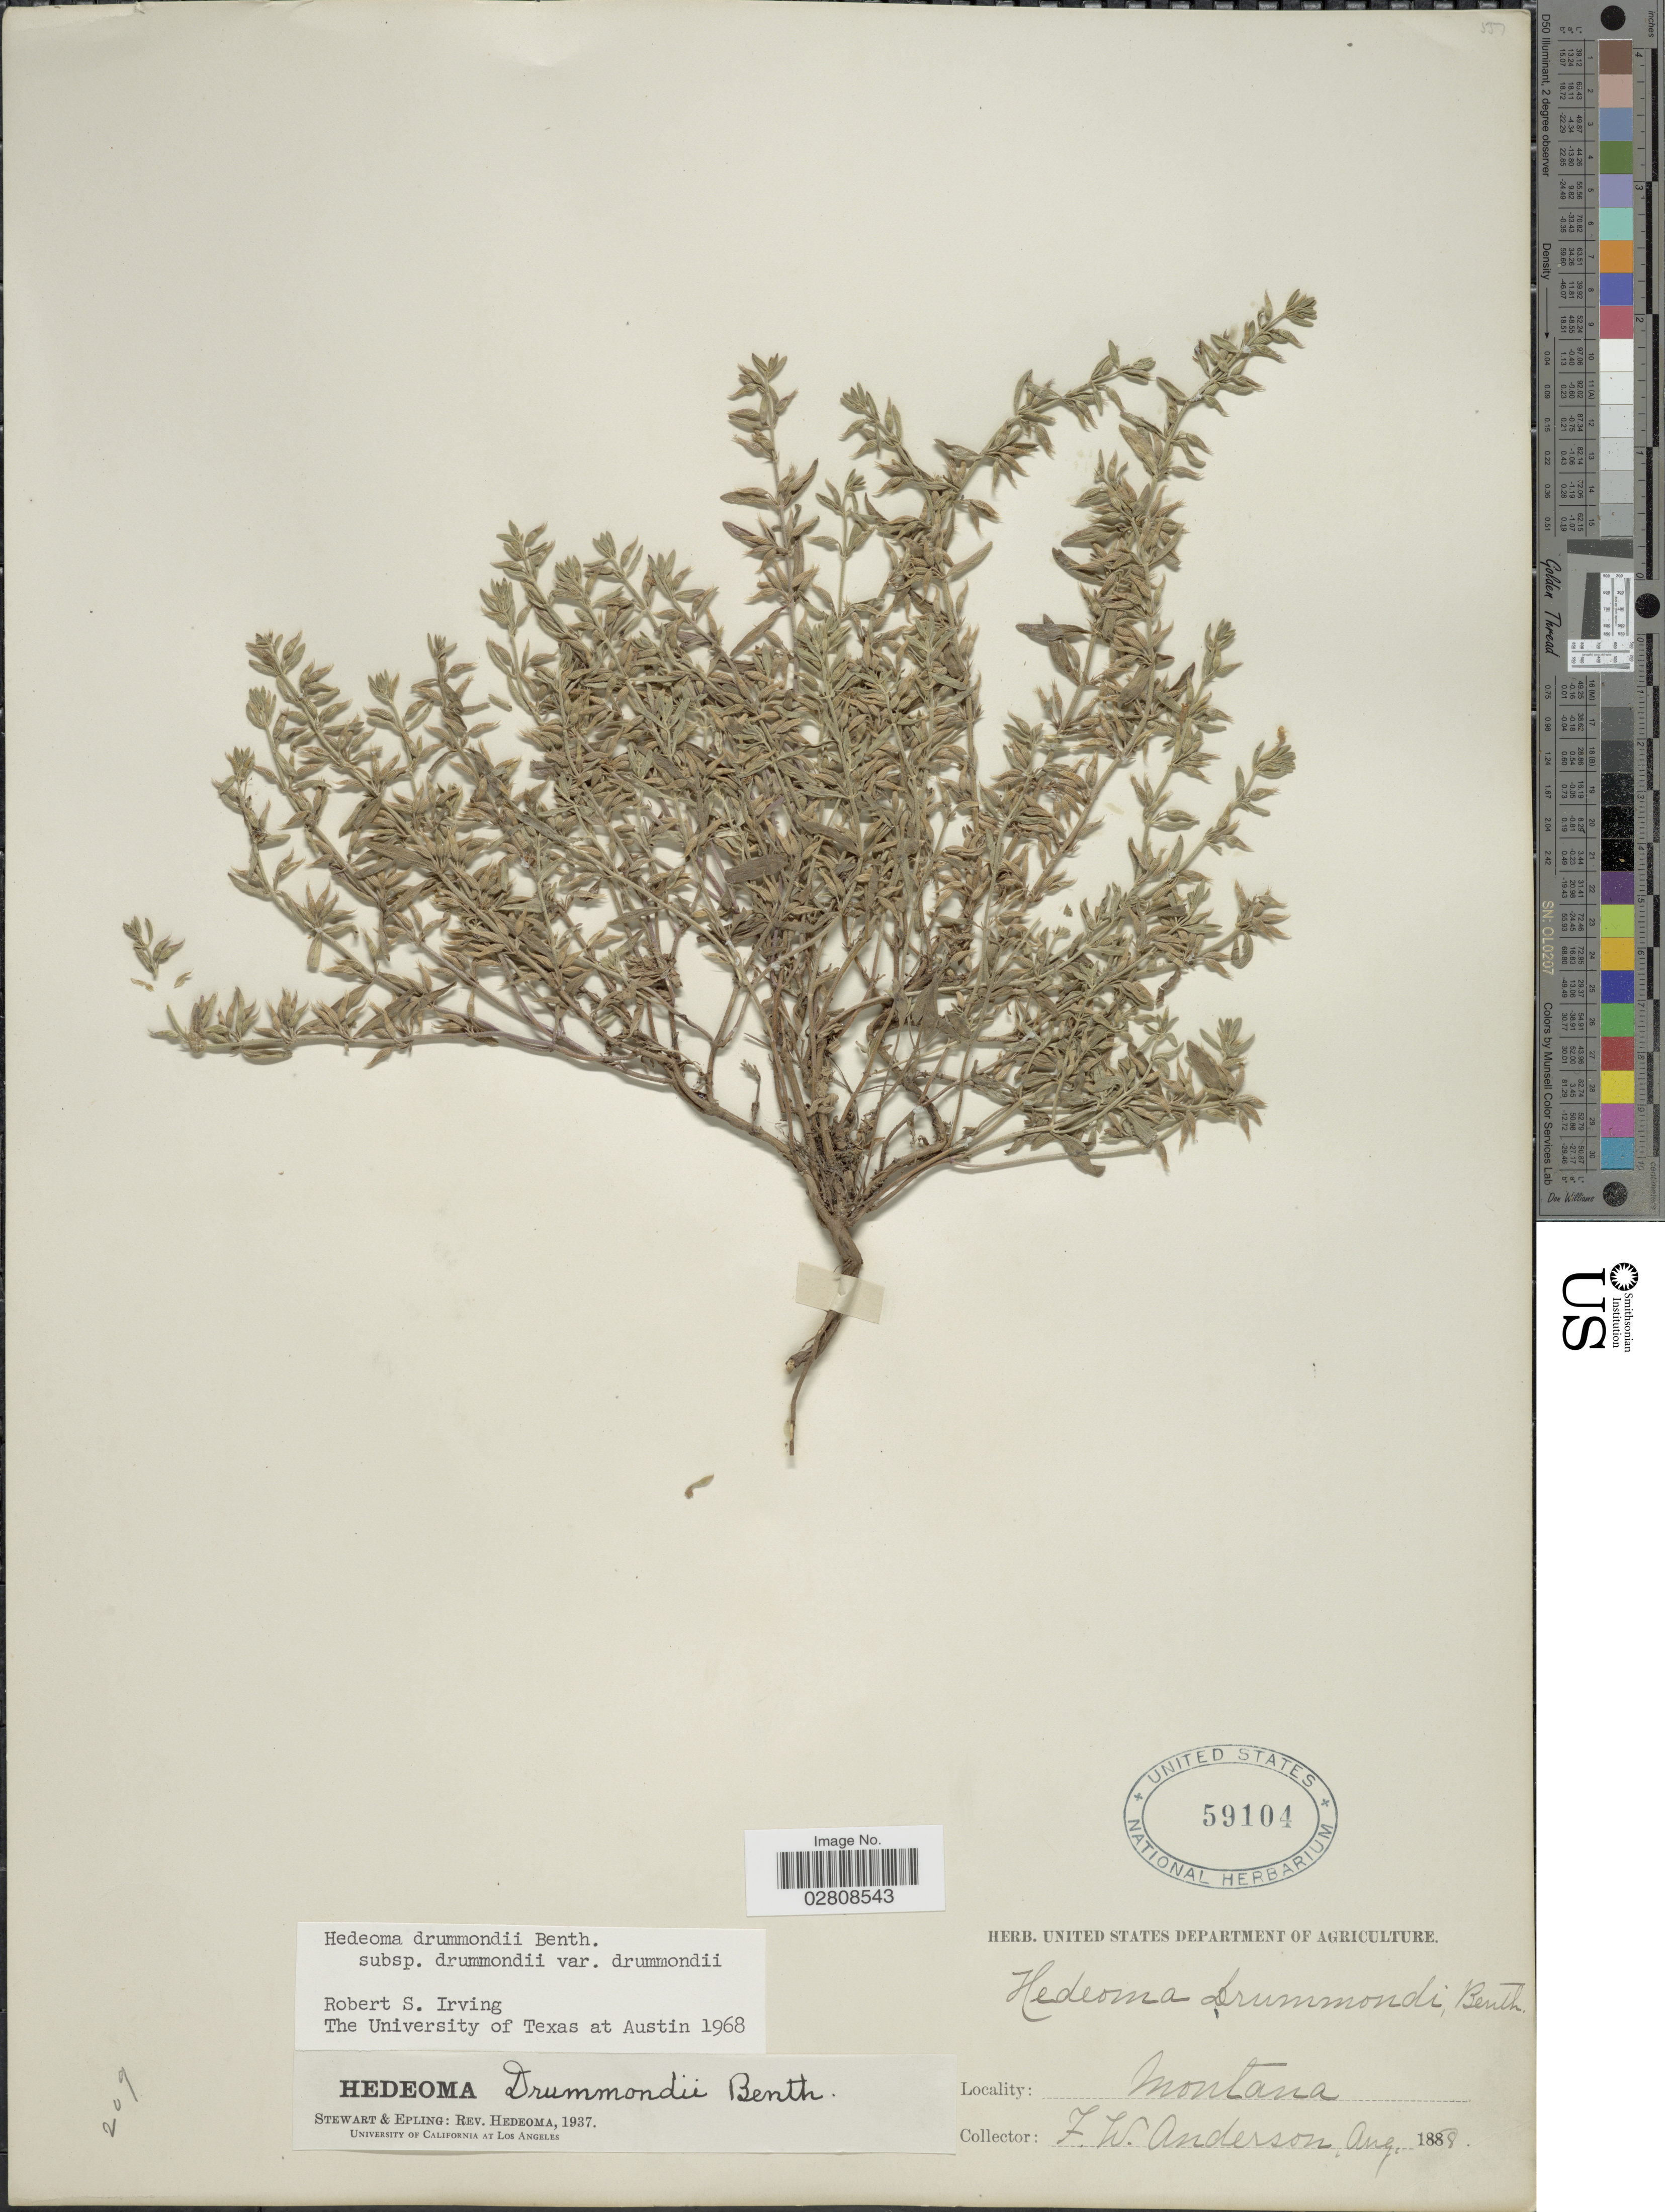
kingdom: Plantae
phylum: Tracheophyta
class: Magnoliopsida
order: Lamiales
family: Lamiaceae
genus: Hedeoma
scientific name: Hedeoma drummondii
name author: Benth.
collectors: F. W. Anderson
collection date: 1888-08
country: United States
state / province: Montana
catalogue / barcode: US 59104